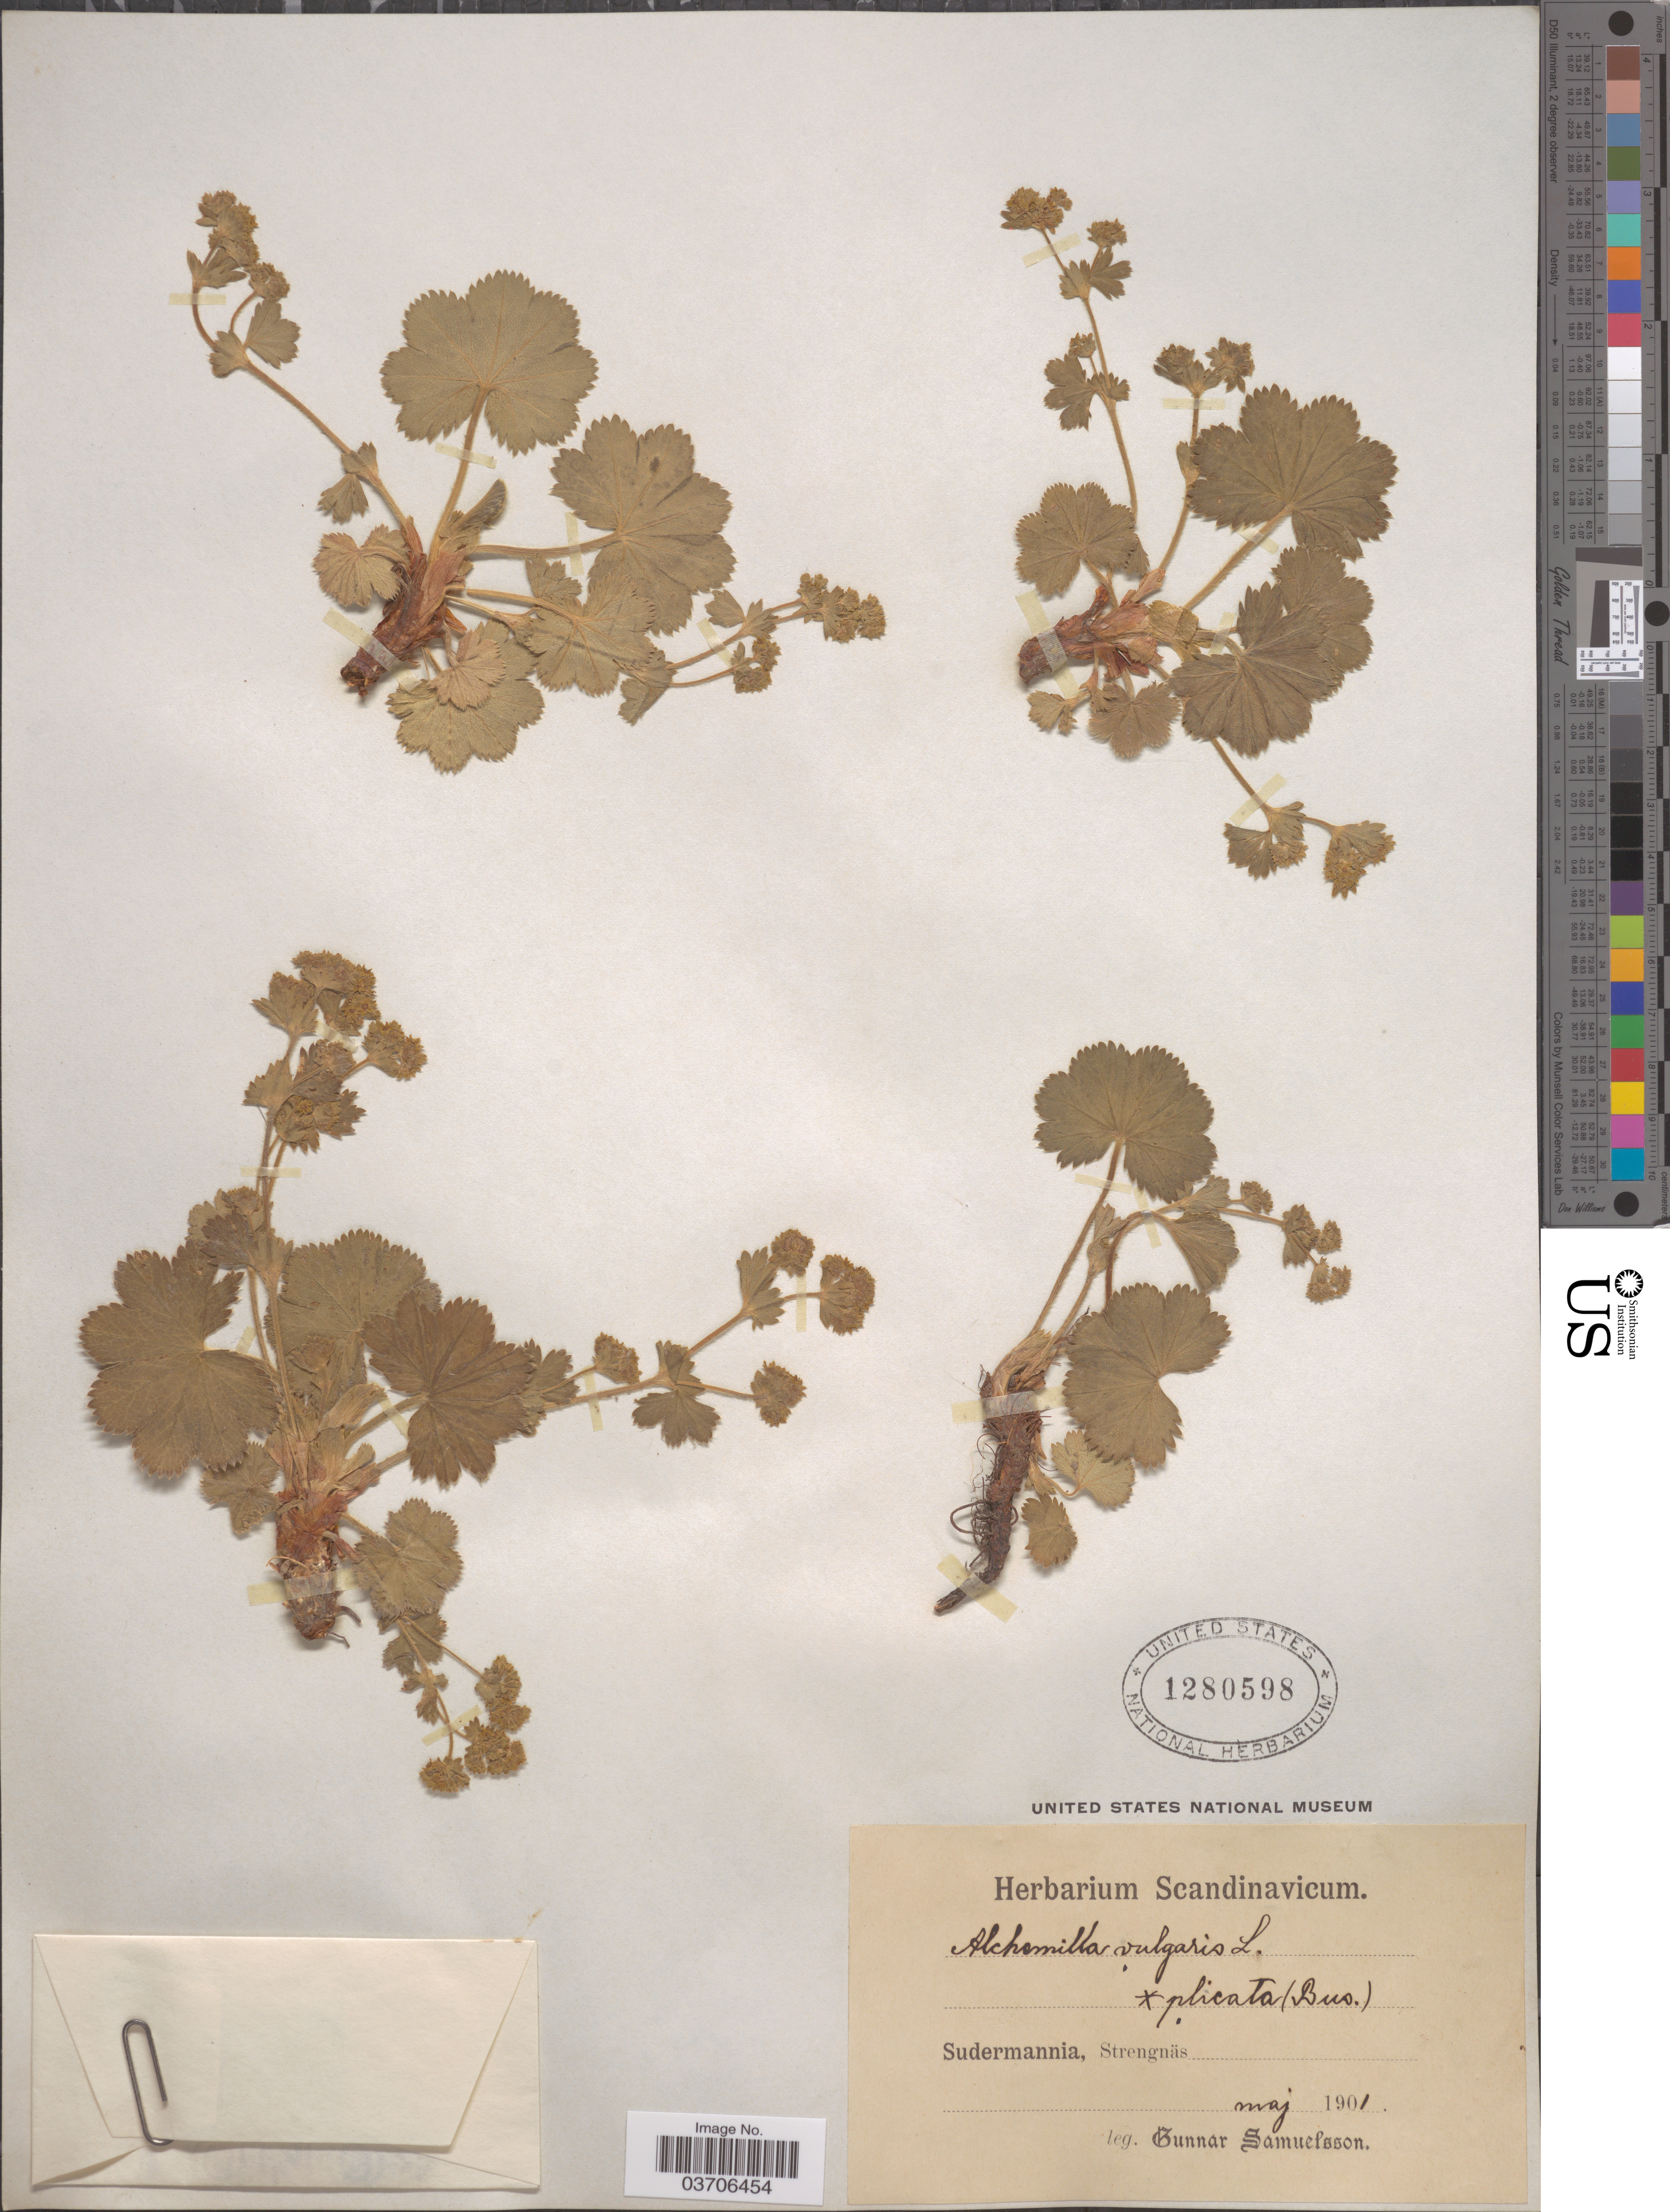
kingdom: Plantae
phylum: Tracheophyta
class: Magnoliopsida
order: Rosales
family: Rosaceae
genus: Alchemilla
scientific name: Alchemilla vulgaris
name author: L.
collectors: G. Samuelsson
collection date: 1901-05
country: Sweden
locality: Scandinavicum. Sudermannia, Strengnäs.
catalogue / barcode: US 1280598